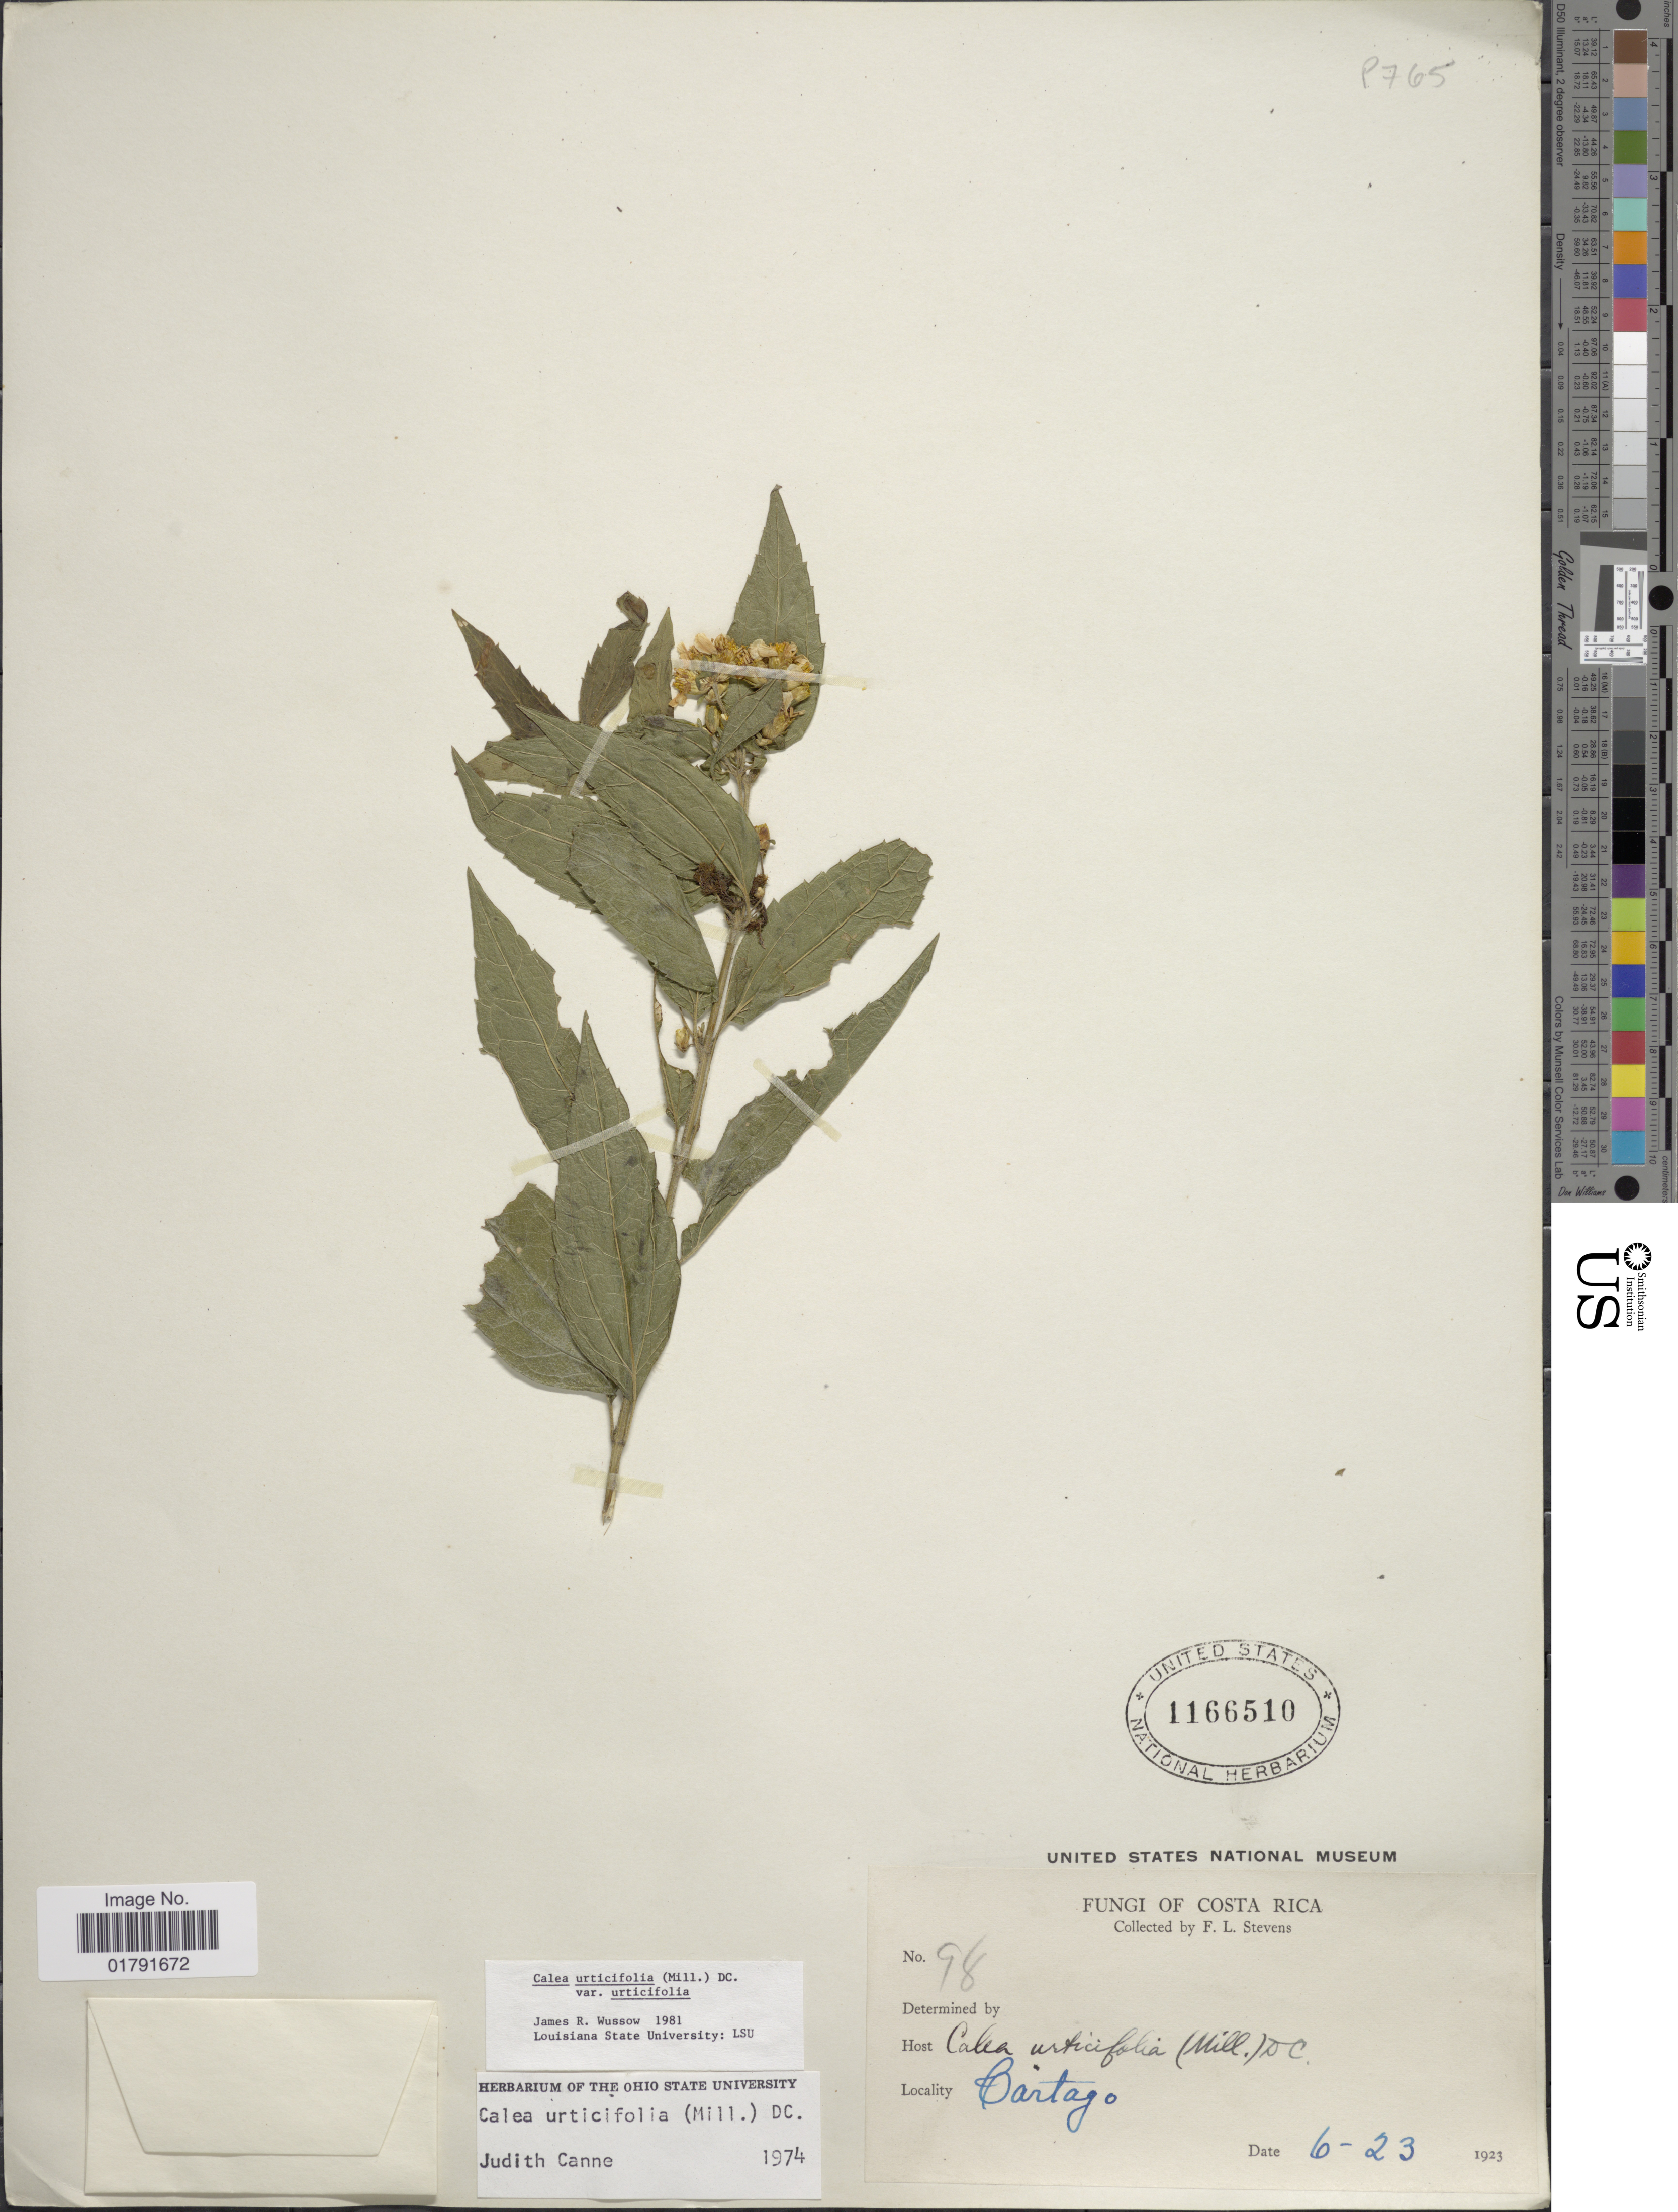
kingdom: Plantae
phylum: Tracheophyta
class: Magnoliopsida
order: Asterales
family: Asteraceae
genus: Calea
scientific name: Calea urticifolia var. urticifolia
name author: (Mill.) DC.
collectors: F. L. Stevens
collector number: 98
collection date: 1923-06-23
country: Costa Rica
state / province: Cartago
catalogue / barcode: US 1166510